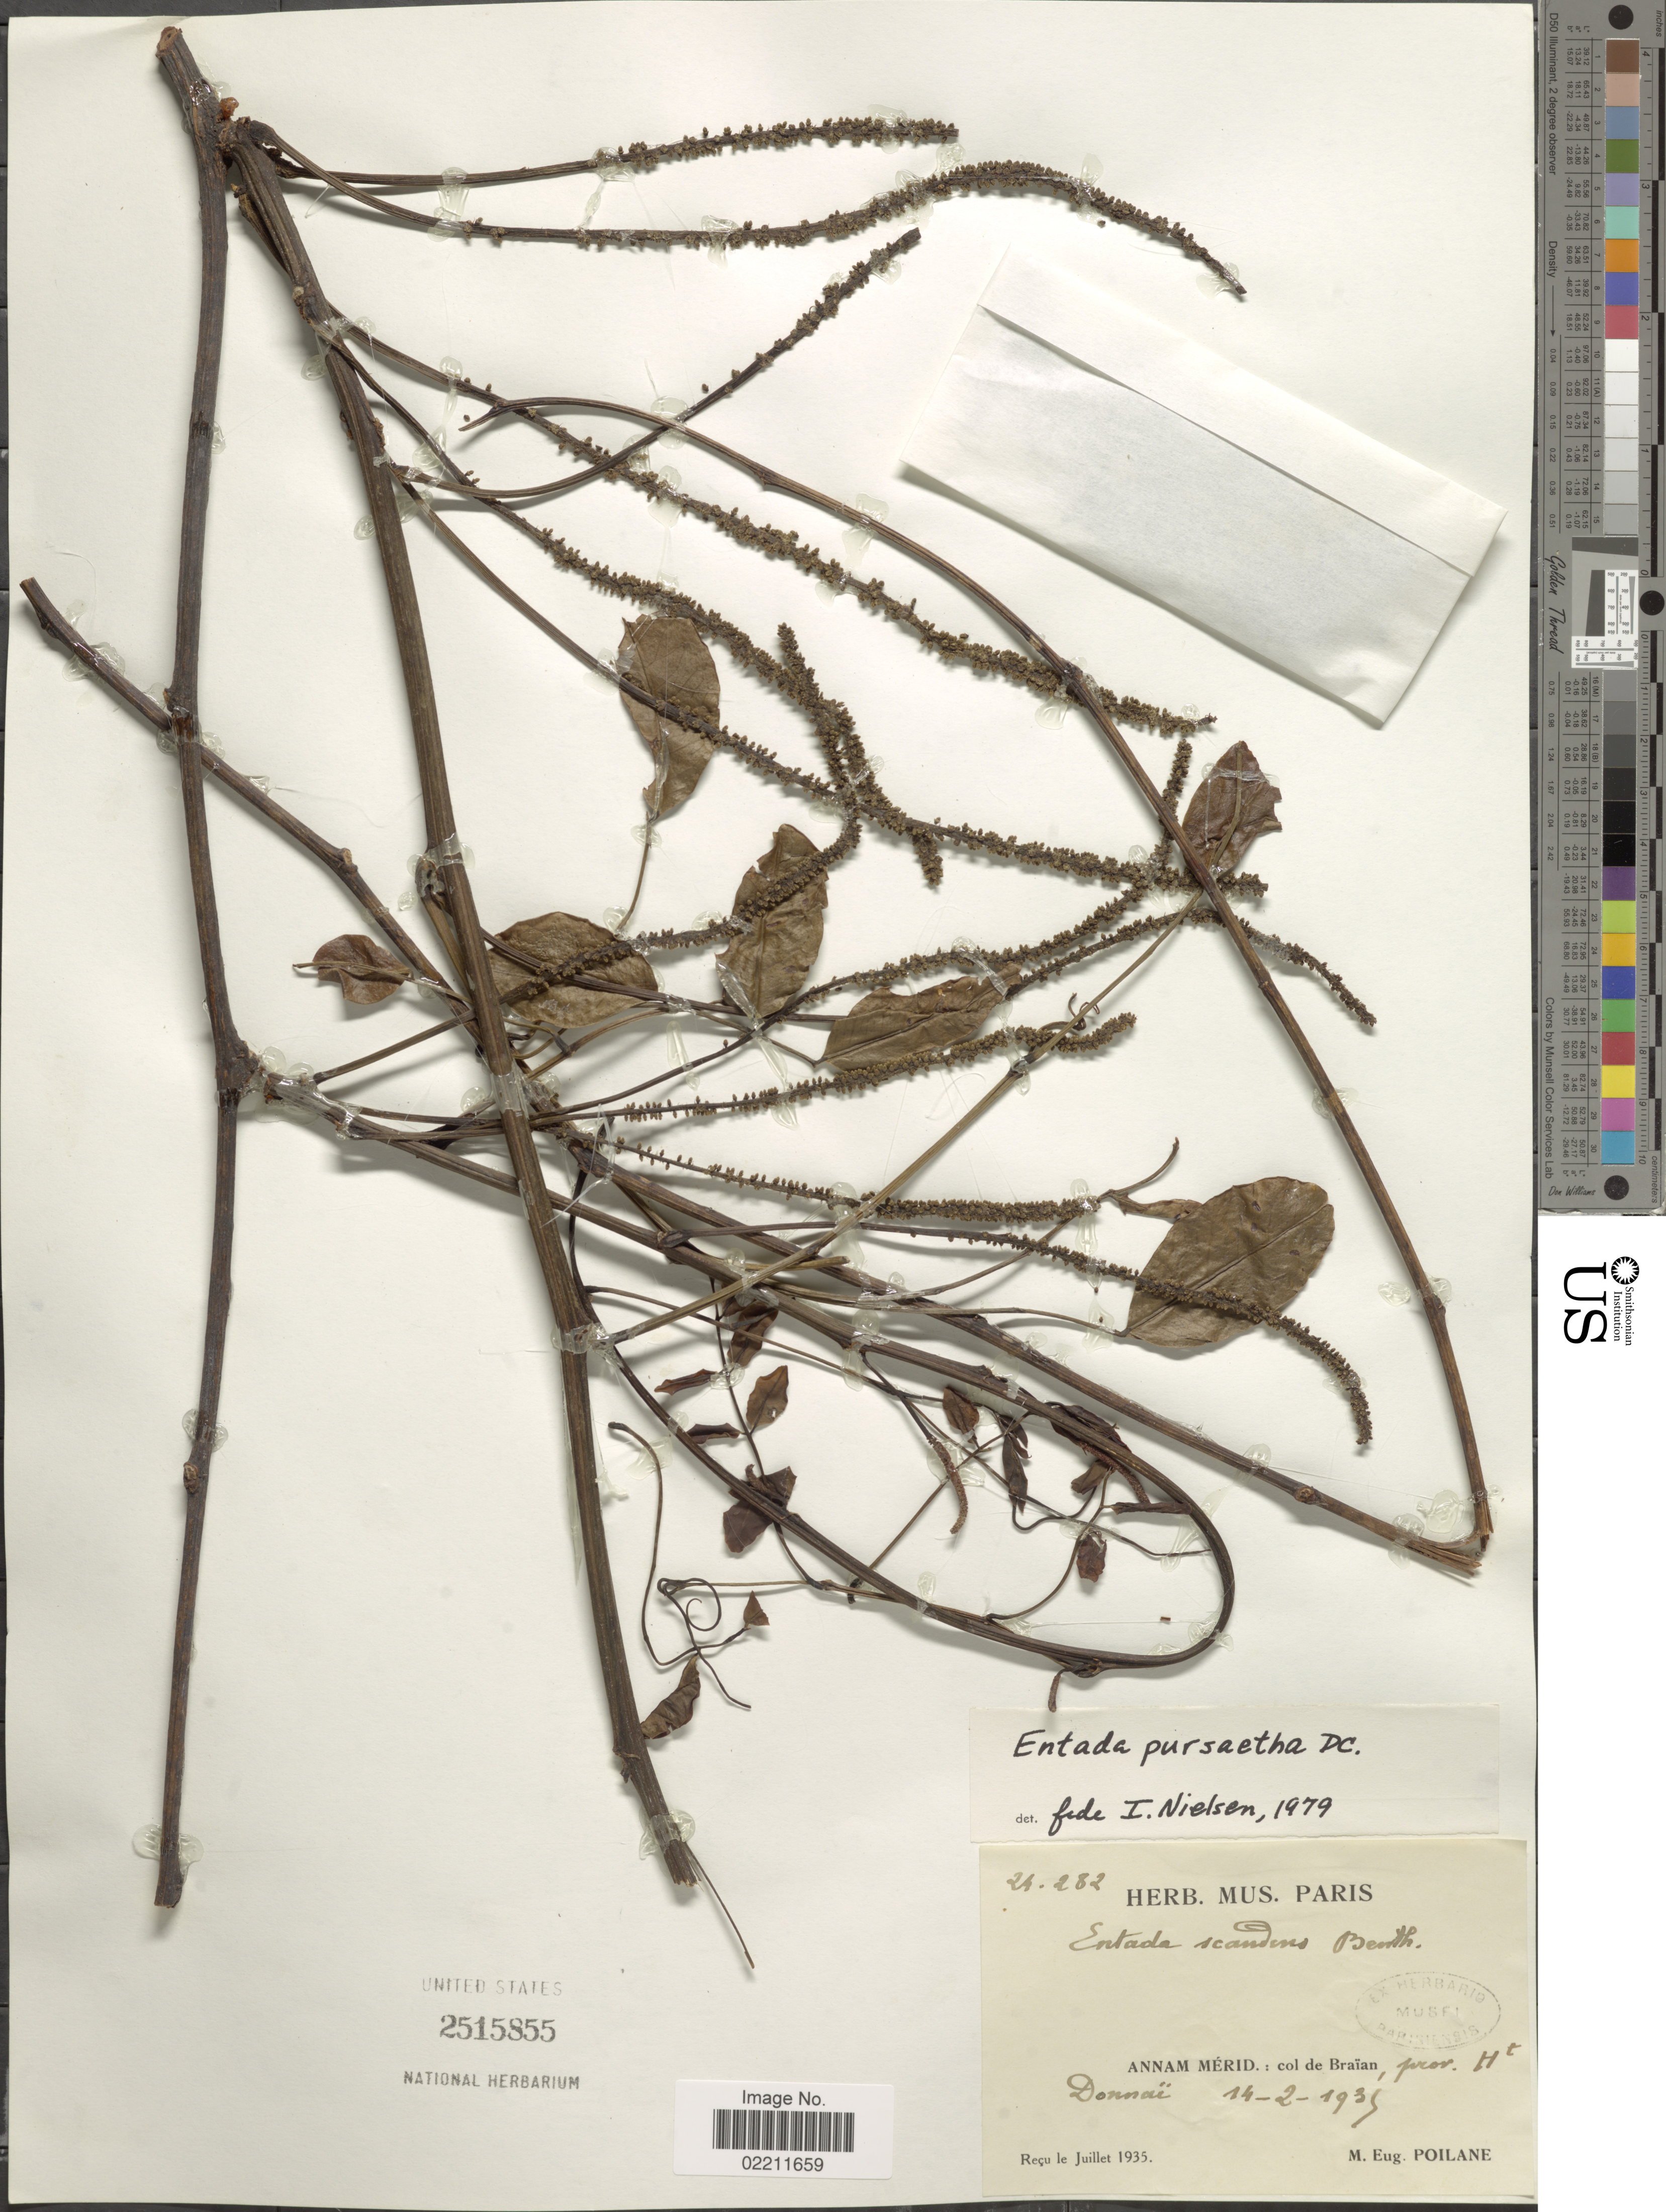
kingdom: Plantae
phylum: Tracheophyta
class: Magnoliopsida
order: Fabales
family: Fabaceae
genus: Entada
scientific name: Entada rheedei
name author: Spreng.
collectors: M. Poilane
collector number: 24282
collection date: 1935-02-14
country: Vietnam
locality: Annam Merid.: Col de Braian Prov. Ht Donnai.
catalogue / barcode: US 2515855